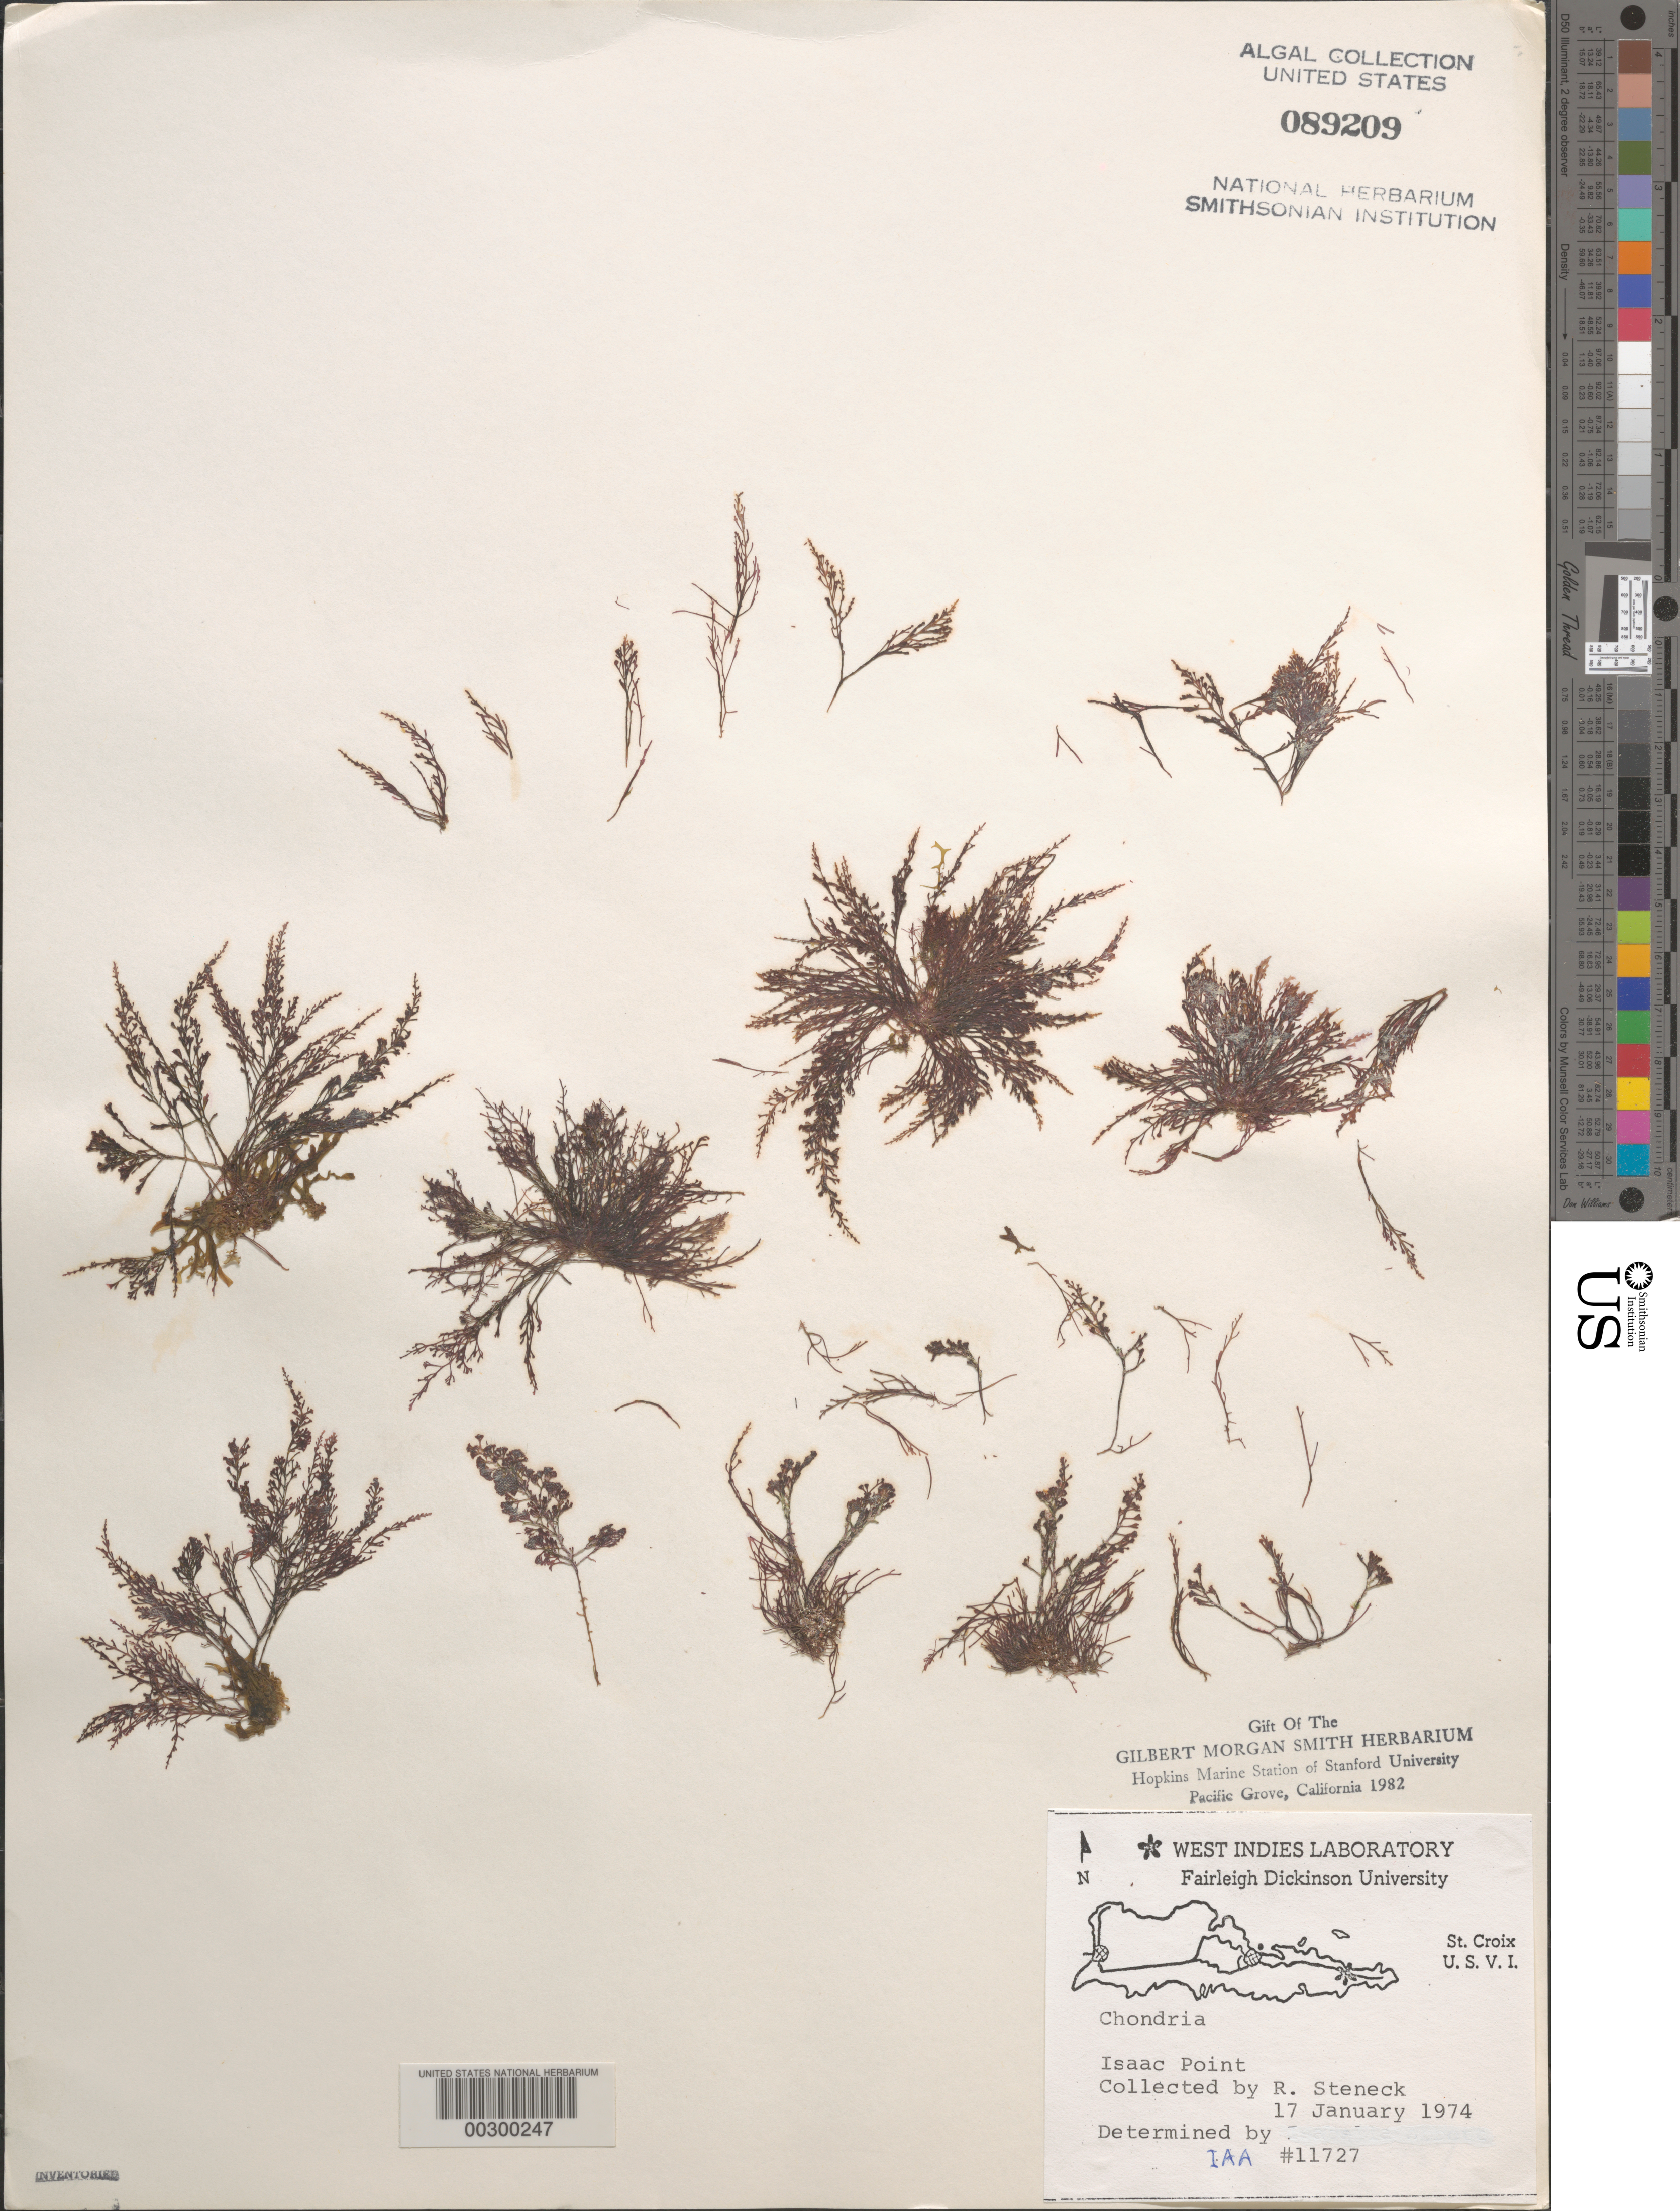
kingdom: Plantae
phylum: Rhodophyta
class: Florideophyceae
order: Ceramiales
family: Rhodomelaceae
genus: Chondria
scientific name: Chondria sp.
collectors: R. Steneck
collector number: IAA 11727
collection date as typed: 17 Jan 1974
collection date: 1974-01-17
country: U.S. Virgin Islands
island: St. Croix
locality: Isaac Point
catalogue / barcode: US 89209